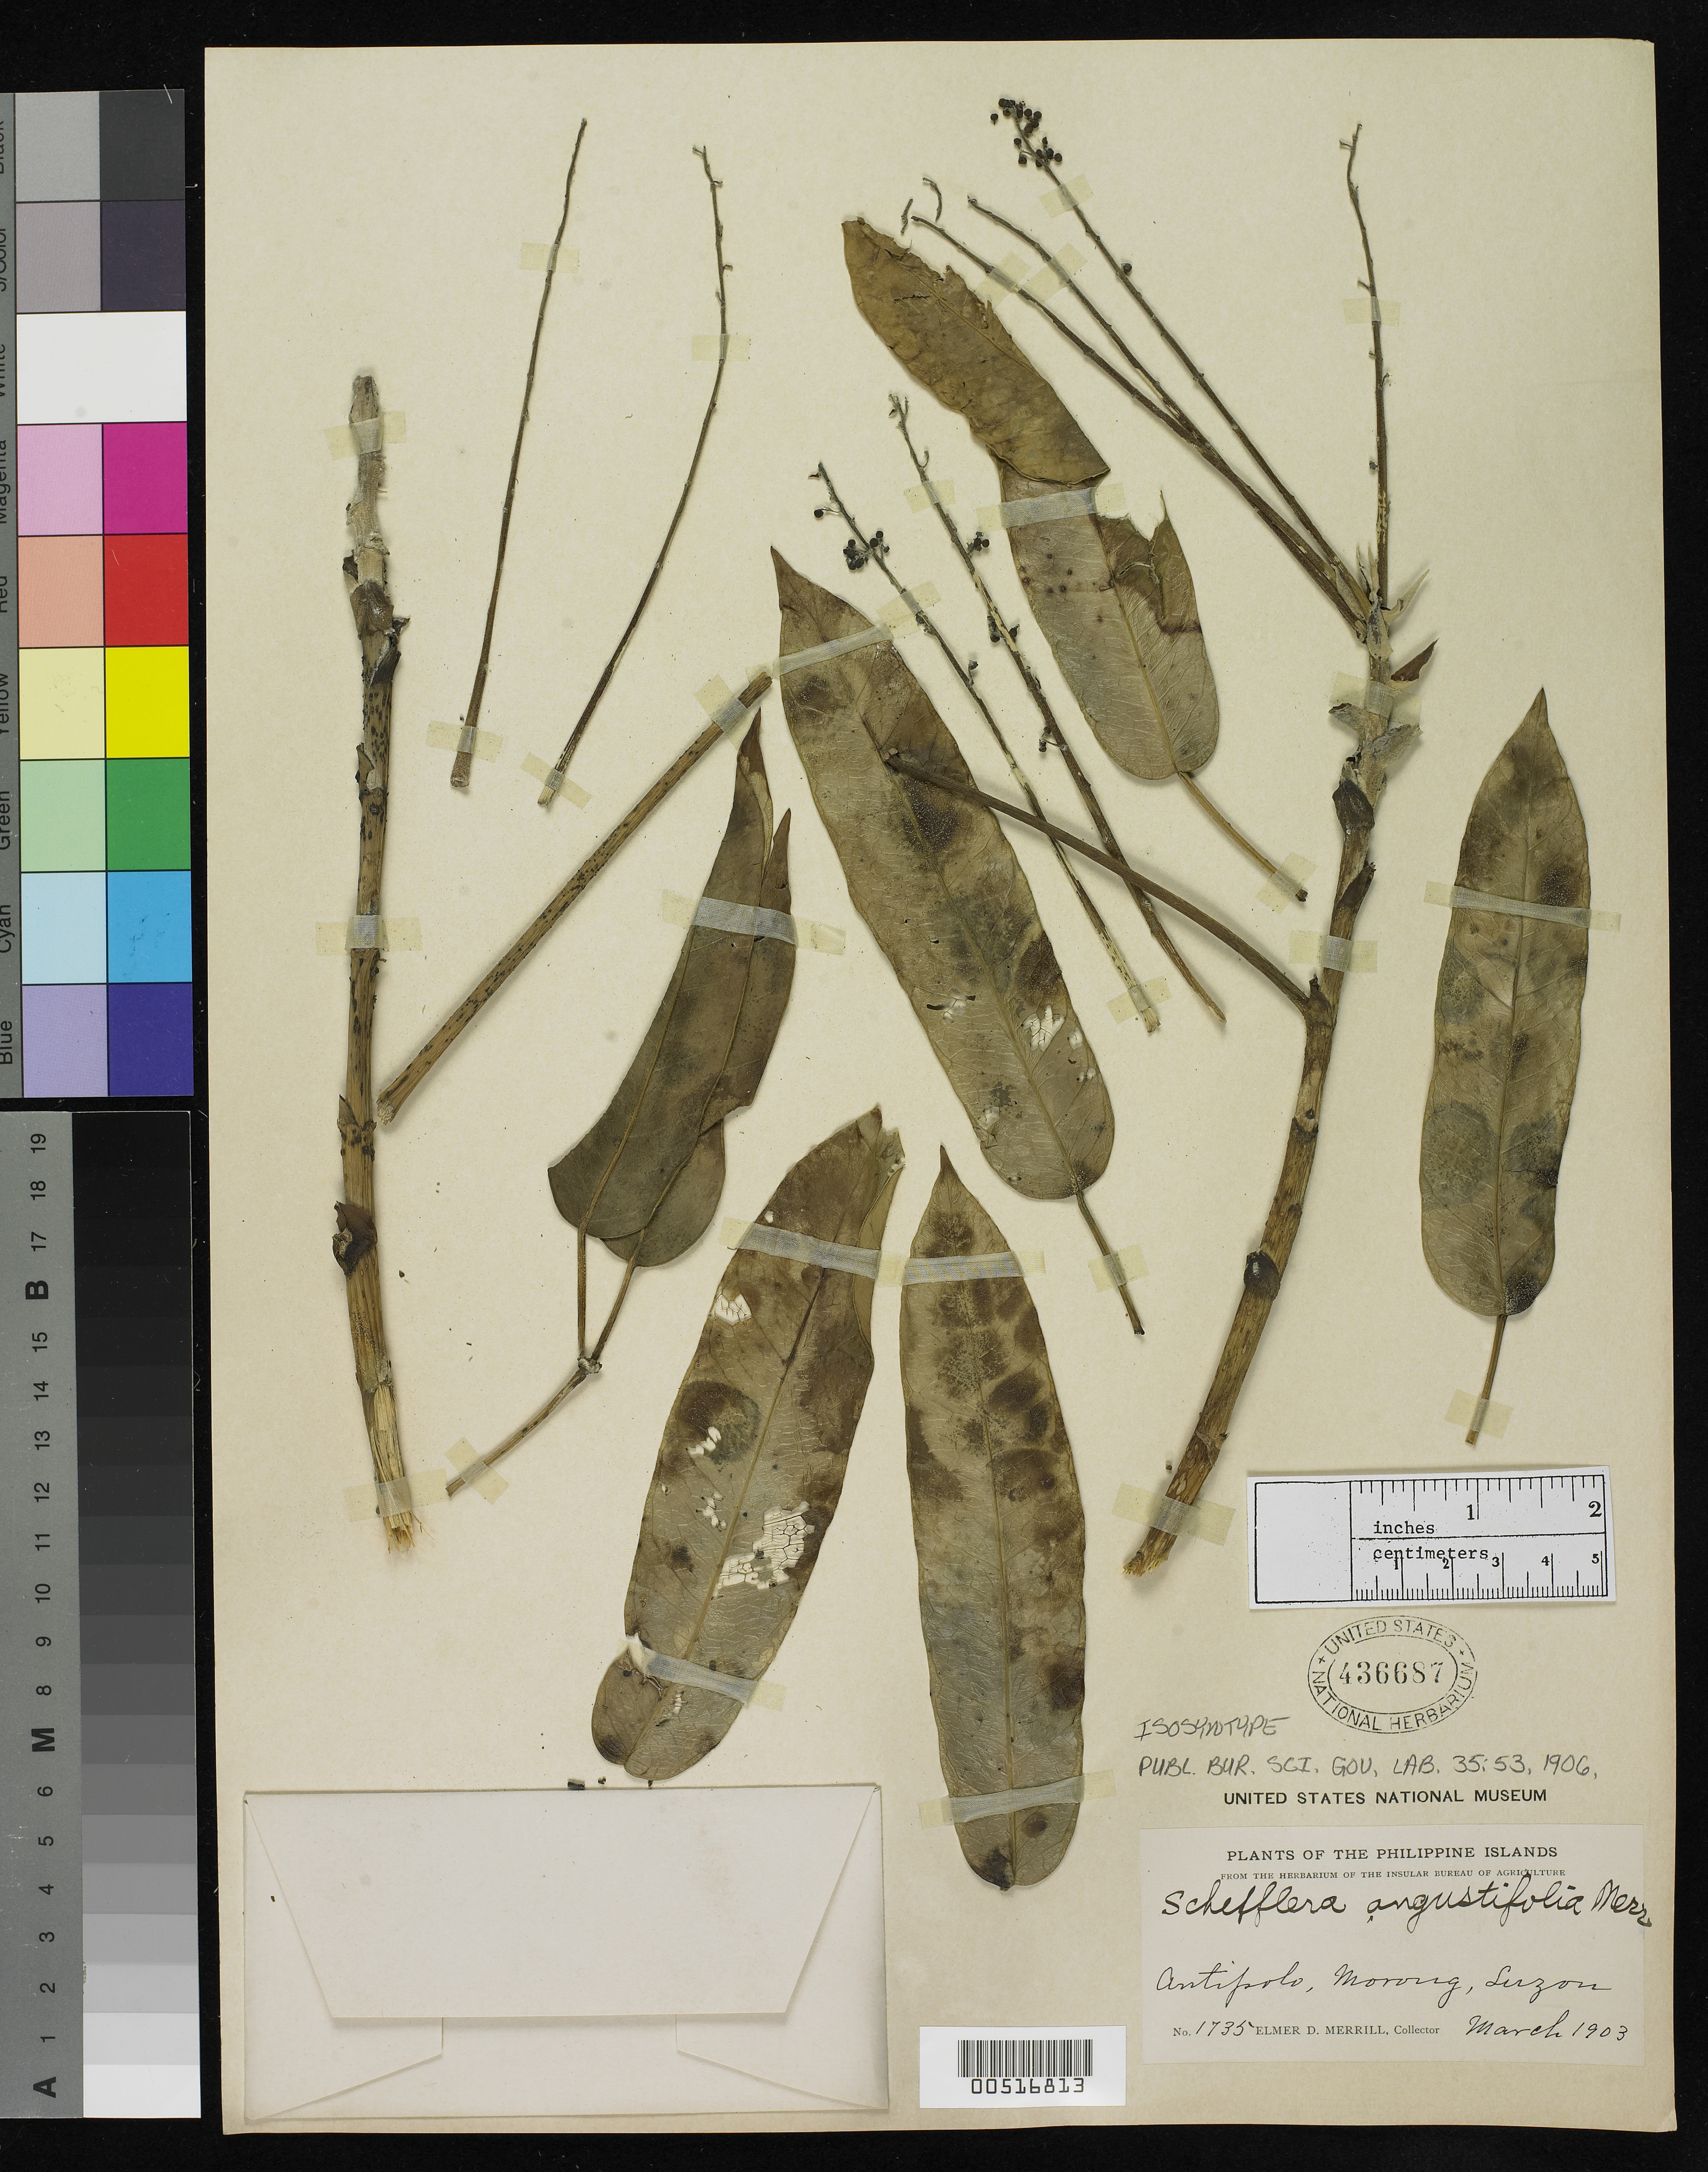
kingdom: Plantae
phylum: Tracheophyta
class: Magnoliopsida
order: Apiales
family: Araliaceae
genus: Schefflera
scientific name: Schefflera angustifolia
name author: Merr.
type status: Isosyntype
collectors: E. D. Merrill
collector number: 1735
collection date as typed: Mar 1903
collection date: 1903-03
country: Philippines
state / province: Calabarzon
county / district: Rizal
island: Luzon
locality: Antipolo, Morong.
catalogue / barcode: US 436687